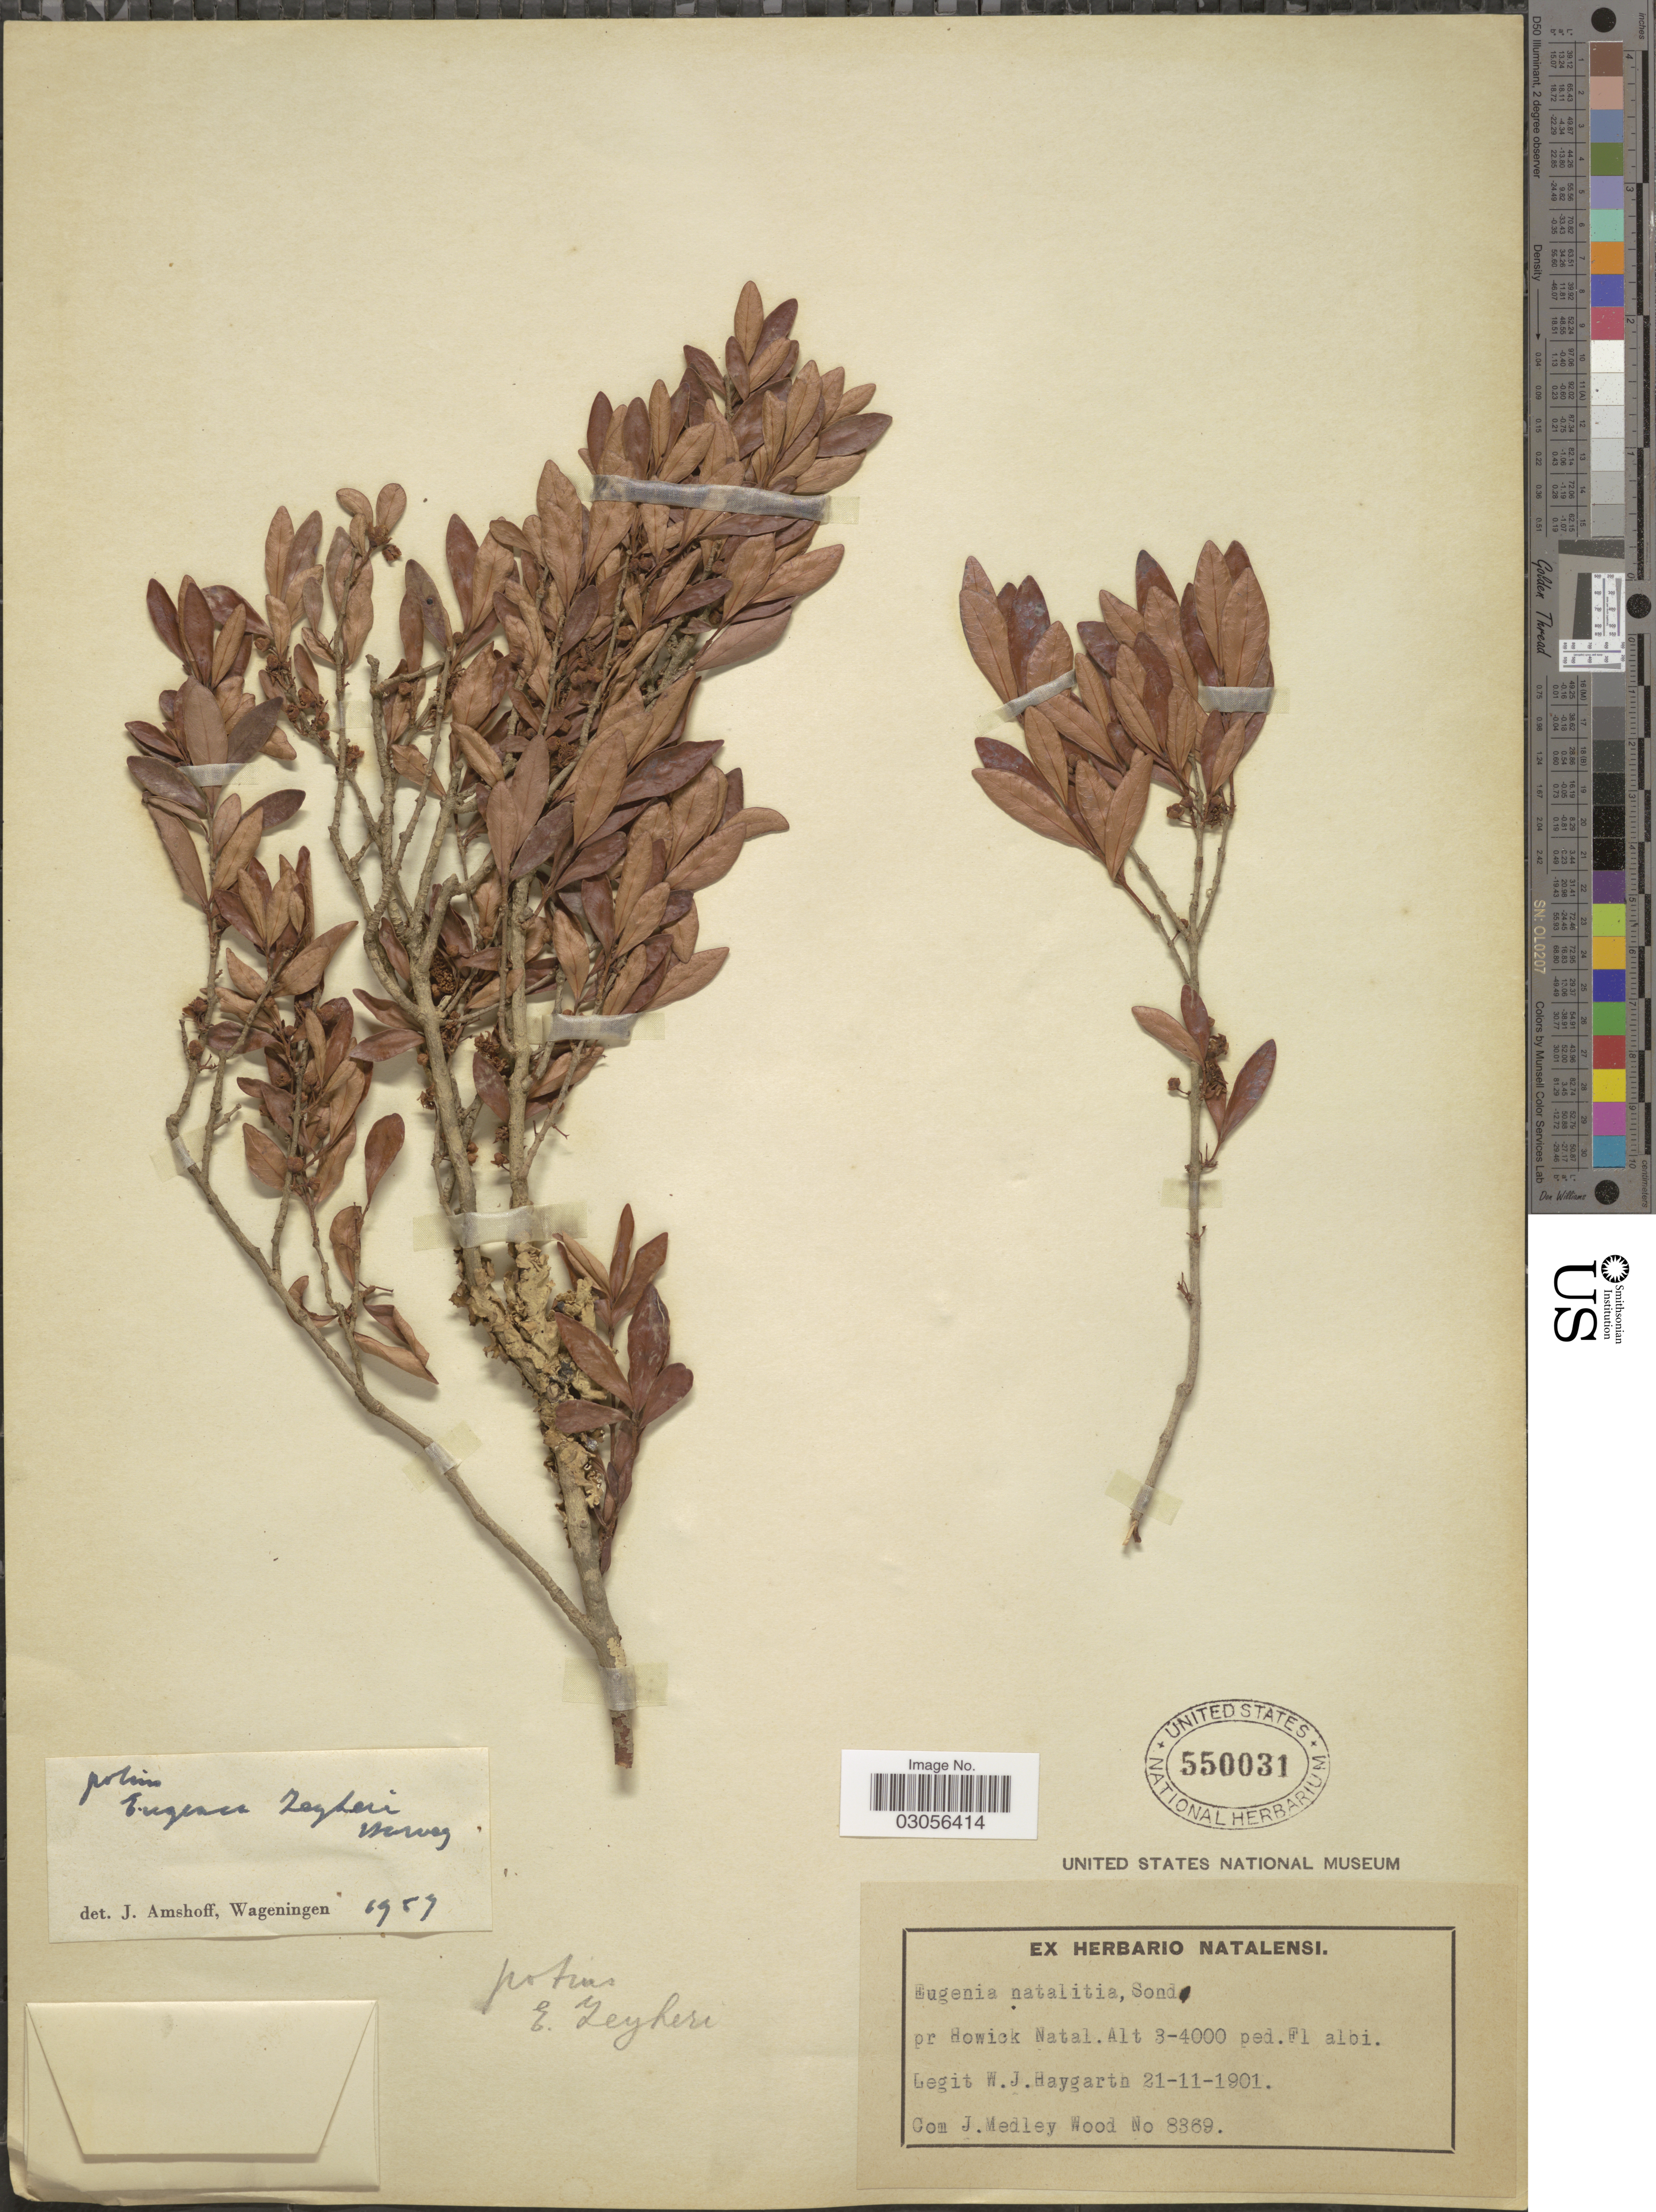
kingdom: Plantae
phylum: Tracheophyta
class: Magnoliopsida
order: Myrtales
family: Myrtaceae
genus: Eugenia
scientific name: Eugenia zeyheri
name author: (Harv.) Harv.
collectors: J. M. Wood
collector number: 8369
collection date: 1901-11-21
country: South Africa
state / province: KwaZulu-Natal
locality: Pr Howick Natal.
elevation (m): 914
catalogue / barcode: US 550031